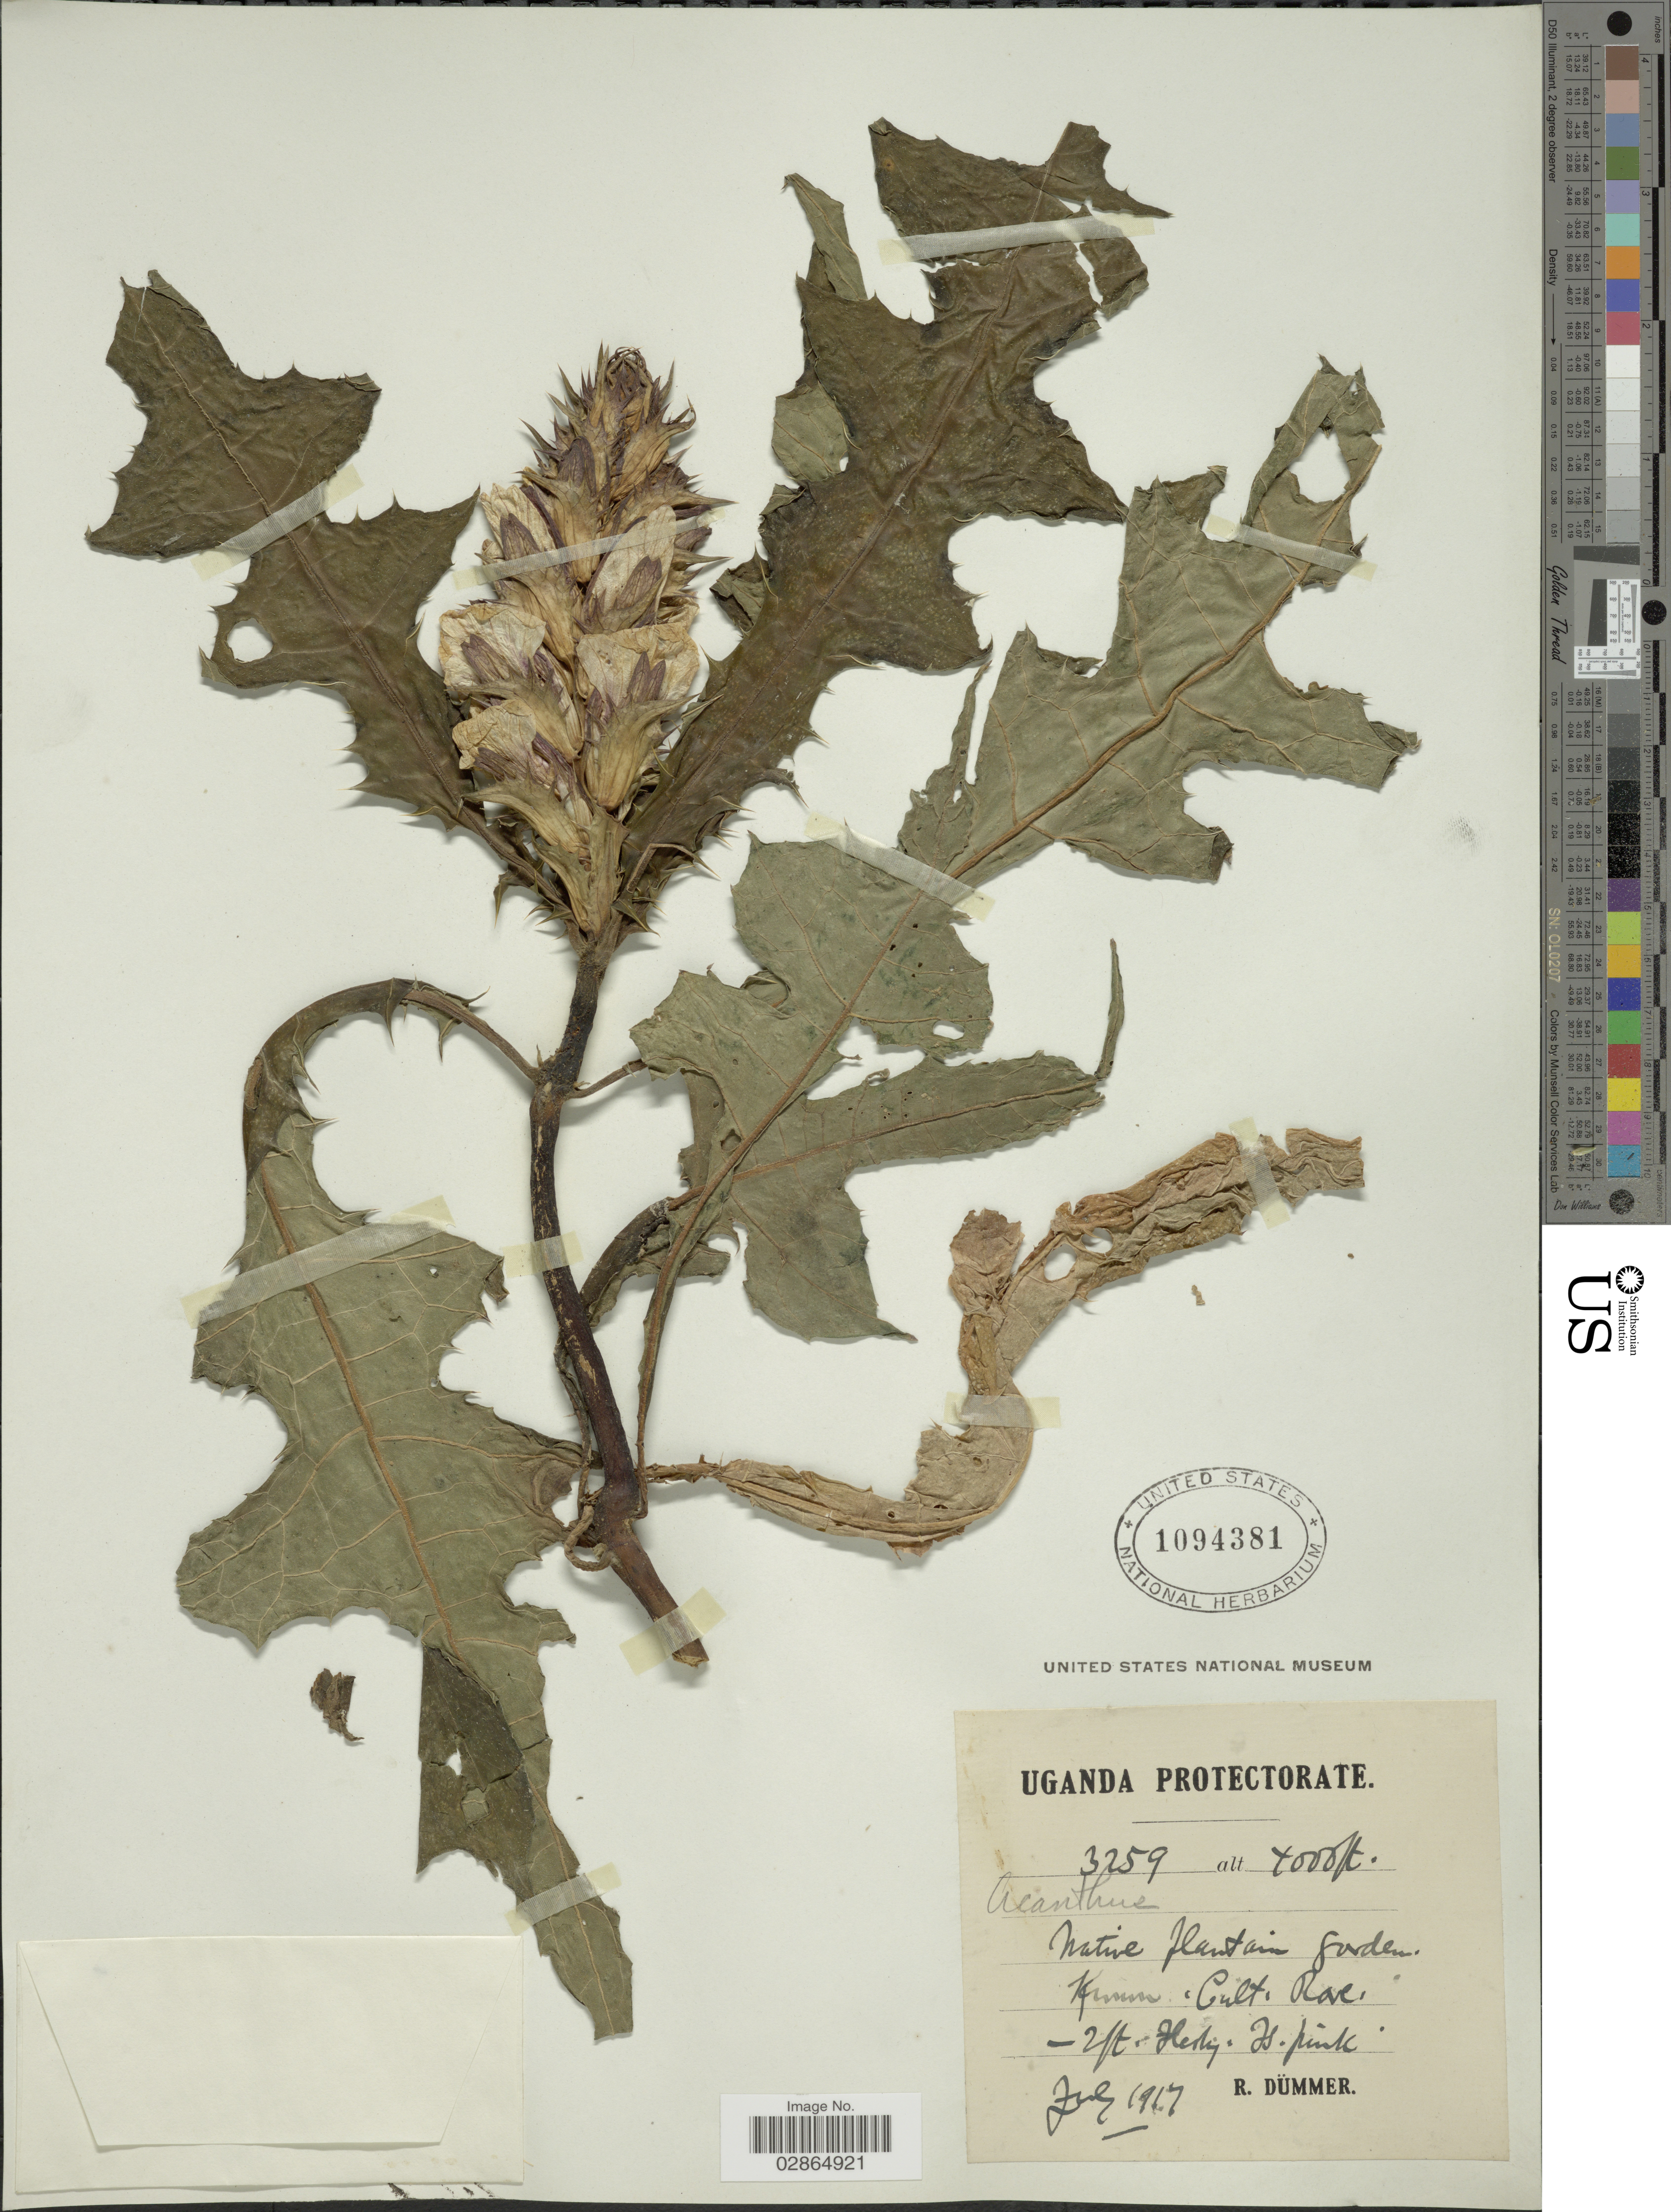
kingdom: Plantae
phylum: Tracheophyta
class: Magnoliopsida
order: Lamiales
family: Acanthaceae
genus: Acanthus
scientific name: Acanthus sp.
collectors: R. A. Dümmer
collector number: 3259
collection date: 1917-07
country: Uganda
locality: Uganda Protectorate, Native plantation garden.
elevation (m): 1219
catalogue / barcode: US 1094381